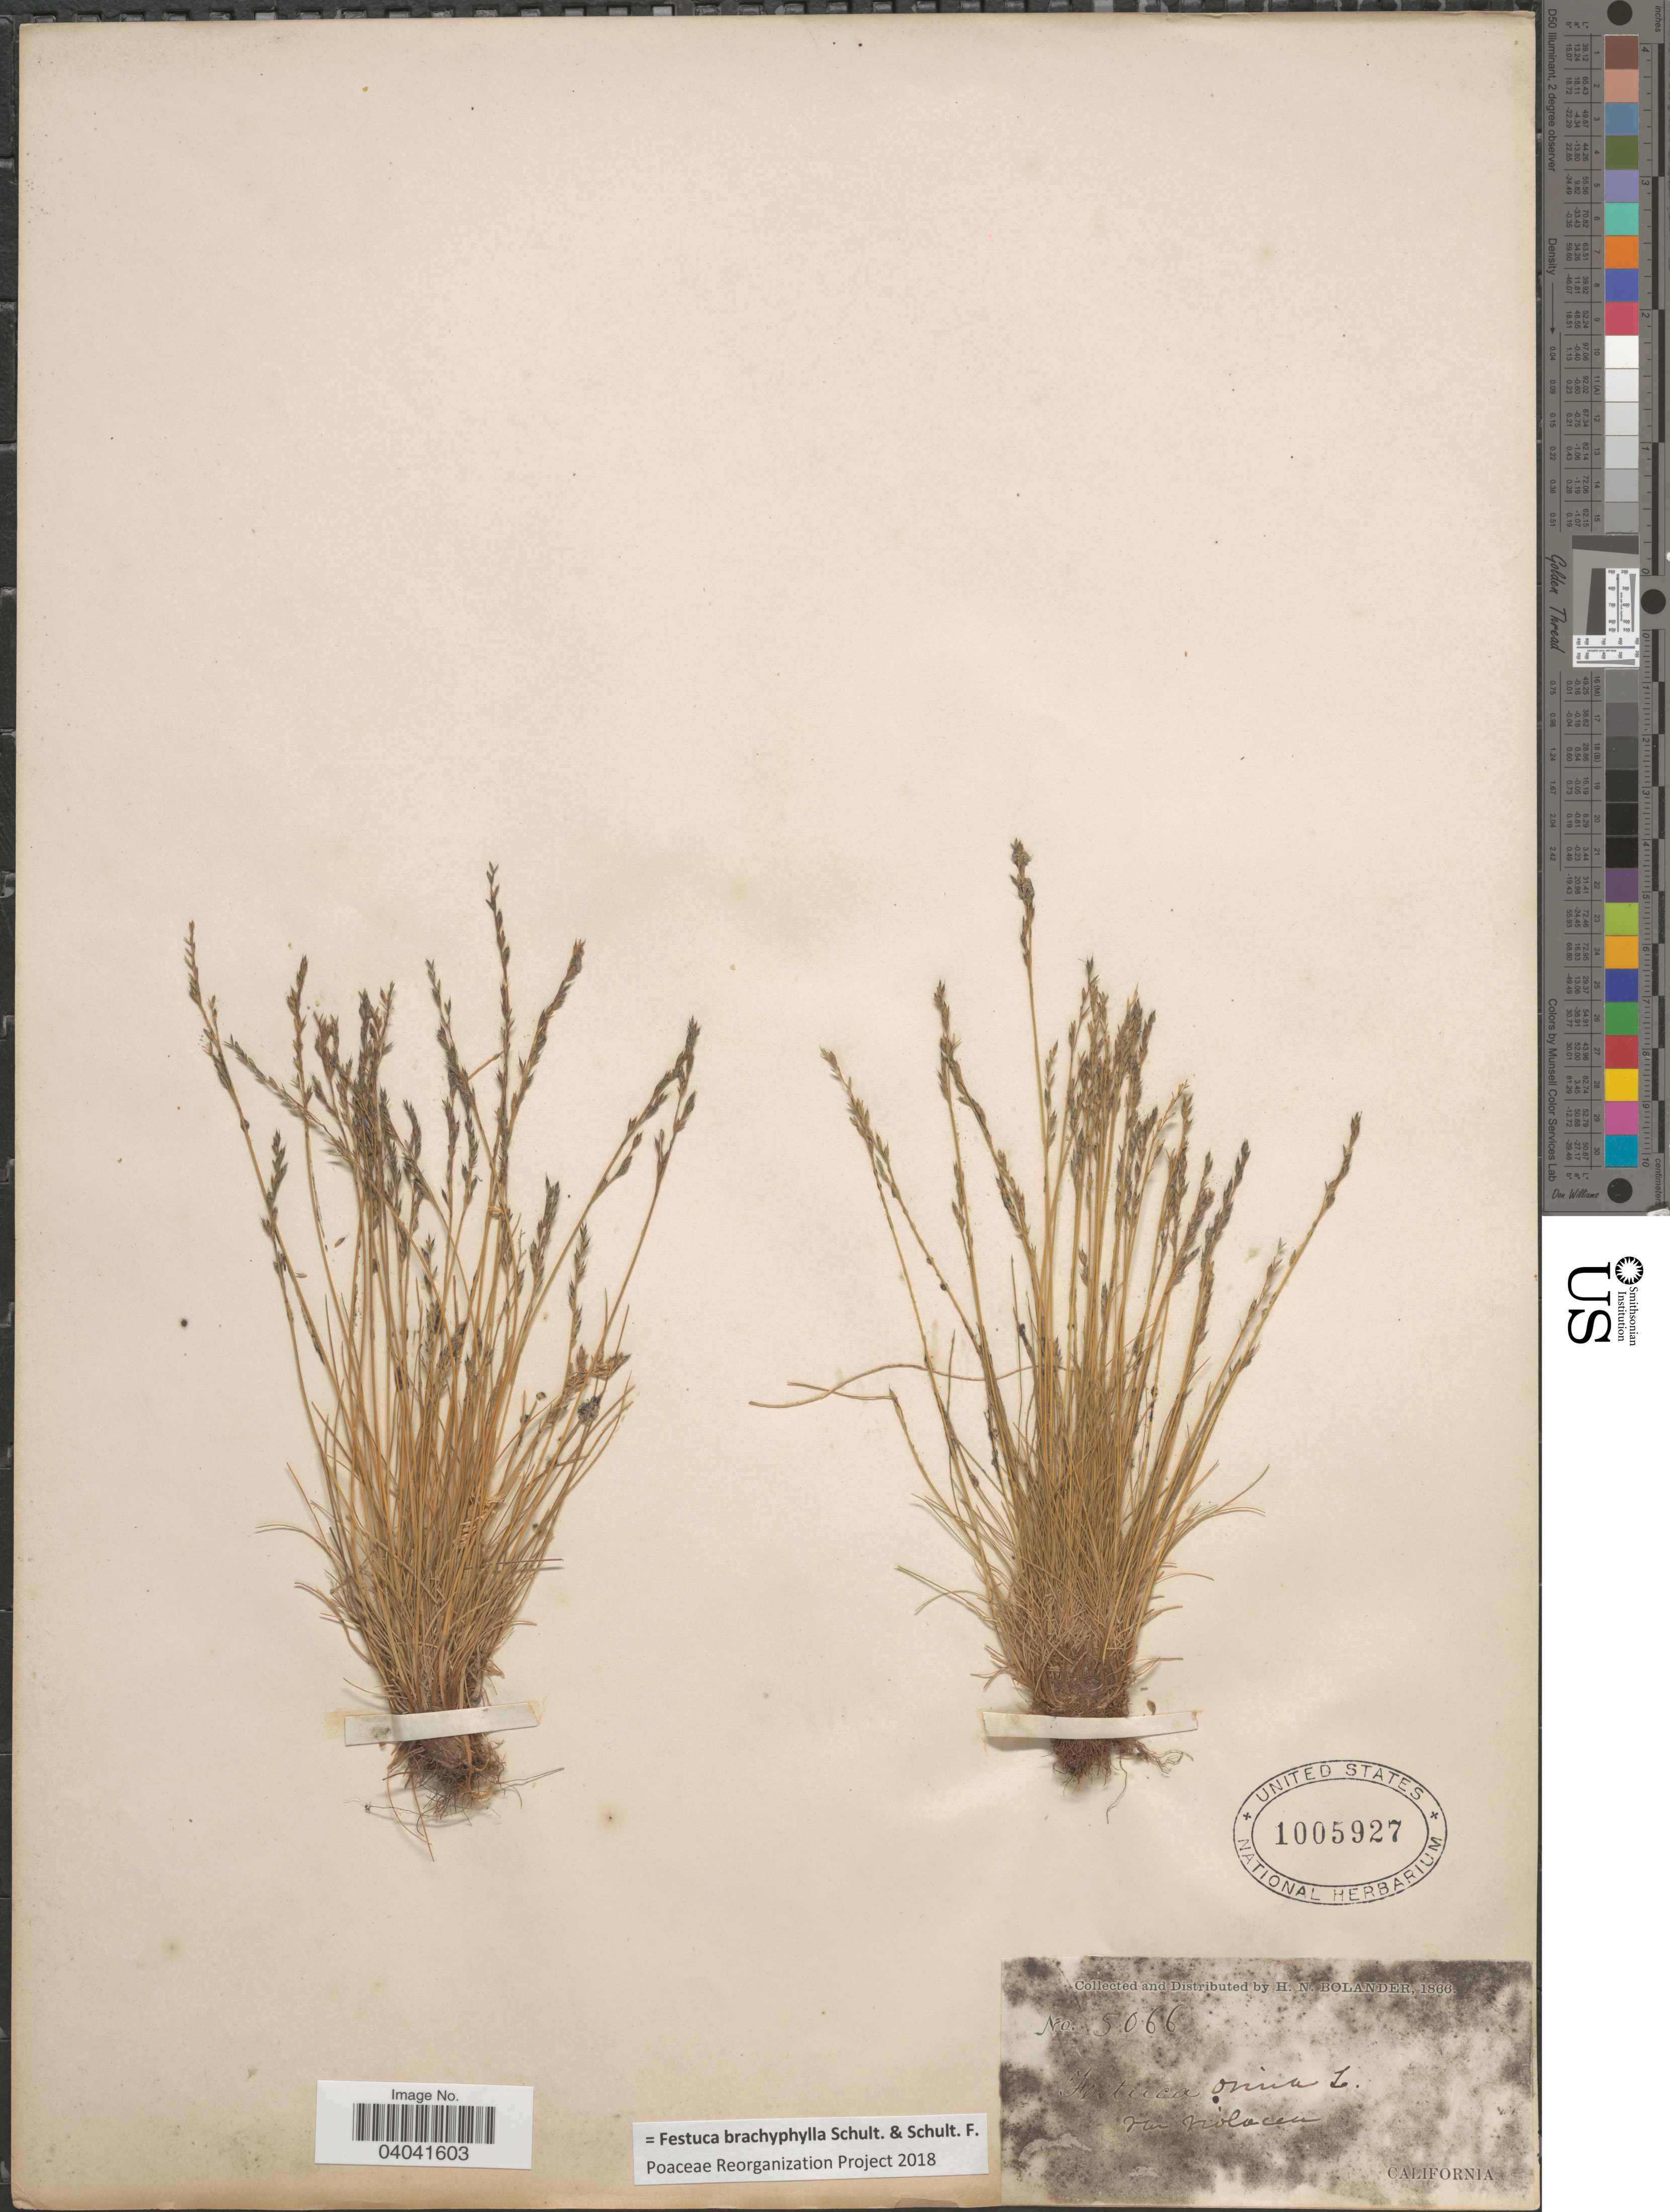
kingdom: Plantae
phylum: Tracheophyta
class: Liliopsida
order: Poales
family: Poaceae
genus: Festuca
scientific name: Festuca brachyphylla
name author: Schult. & Schult. f.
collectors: H. Bolander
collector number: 5066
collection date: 1866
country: United States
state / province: California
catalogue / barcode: US 1005927